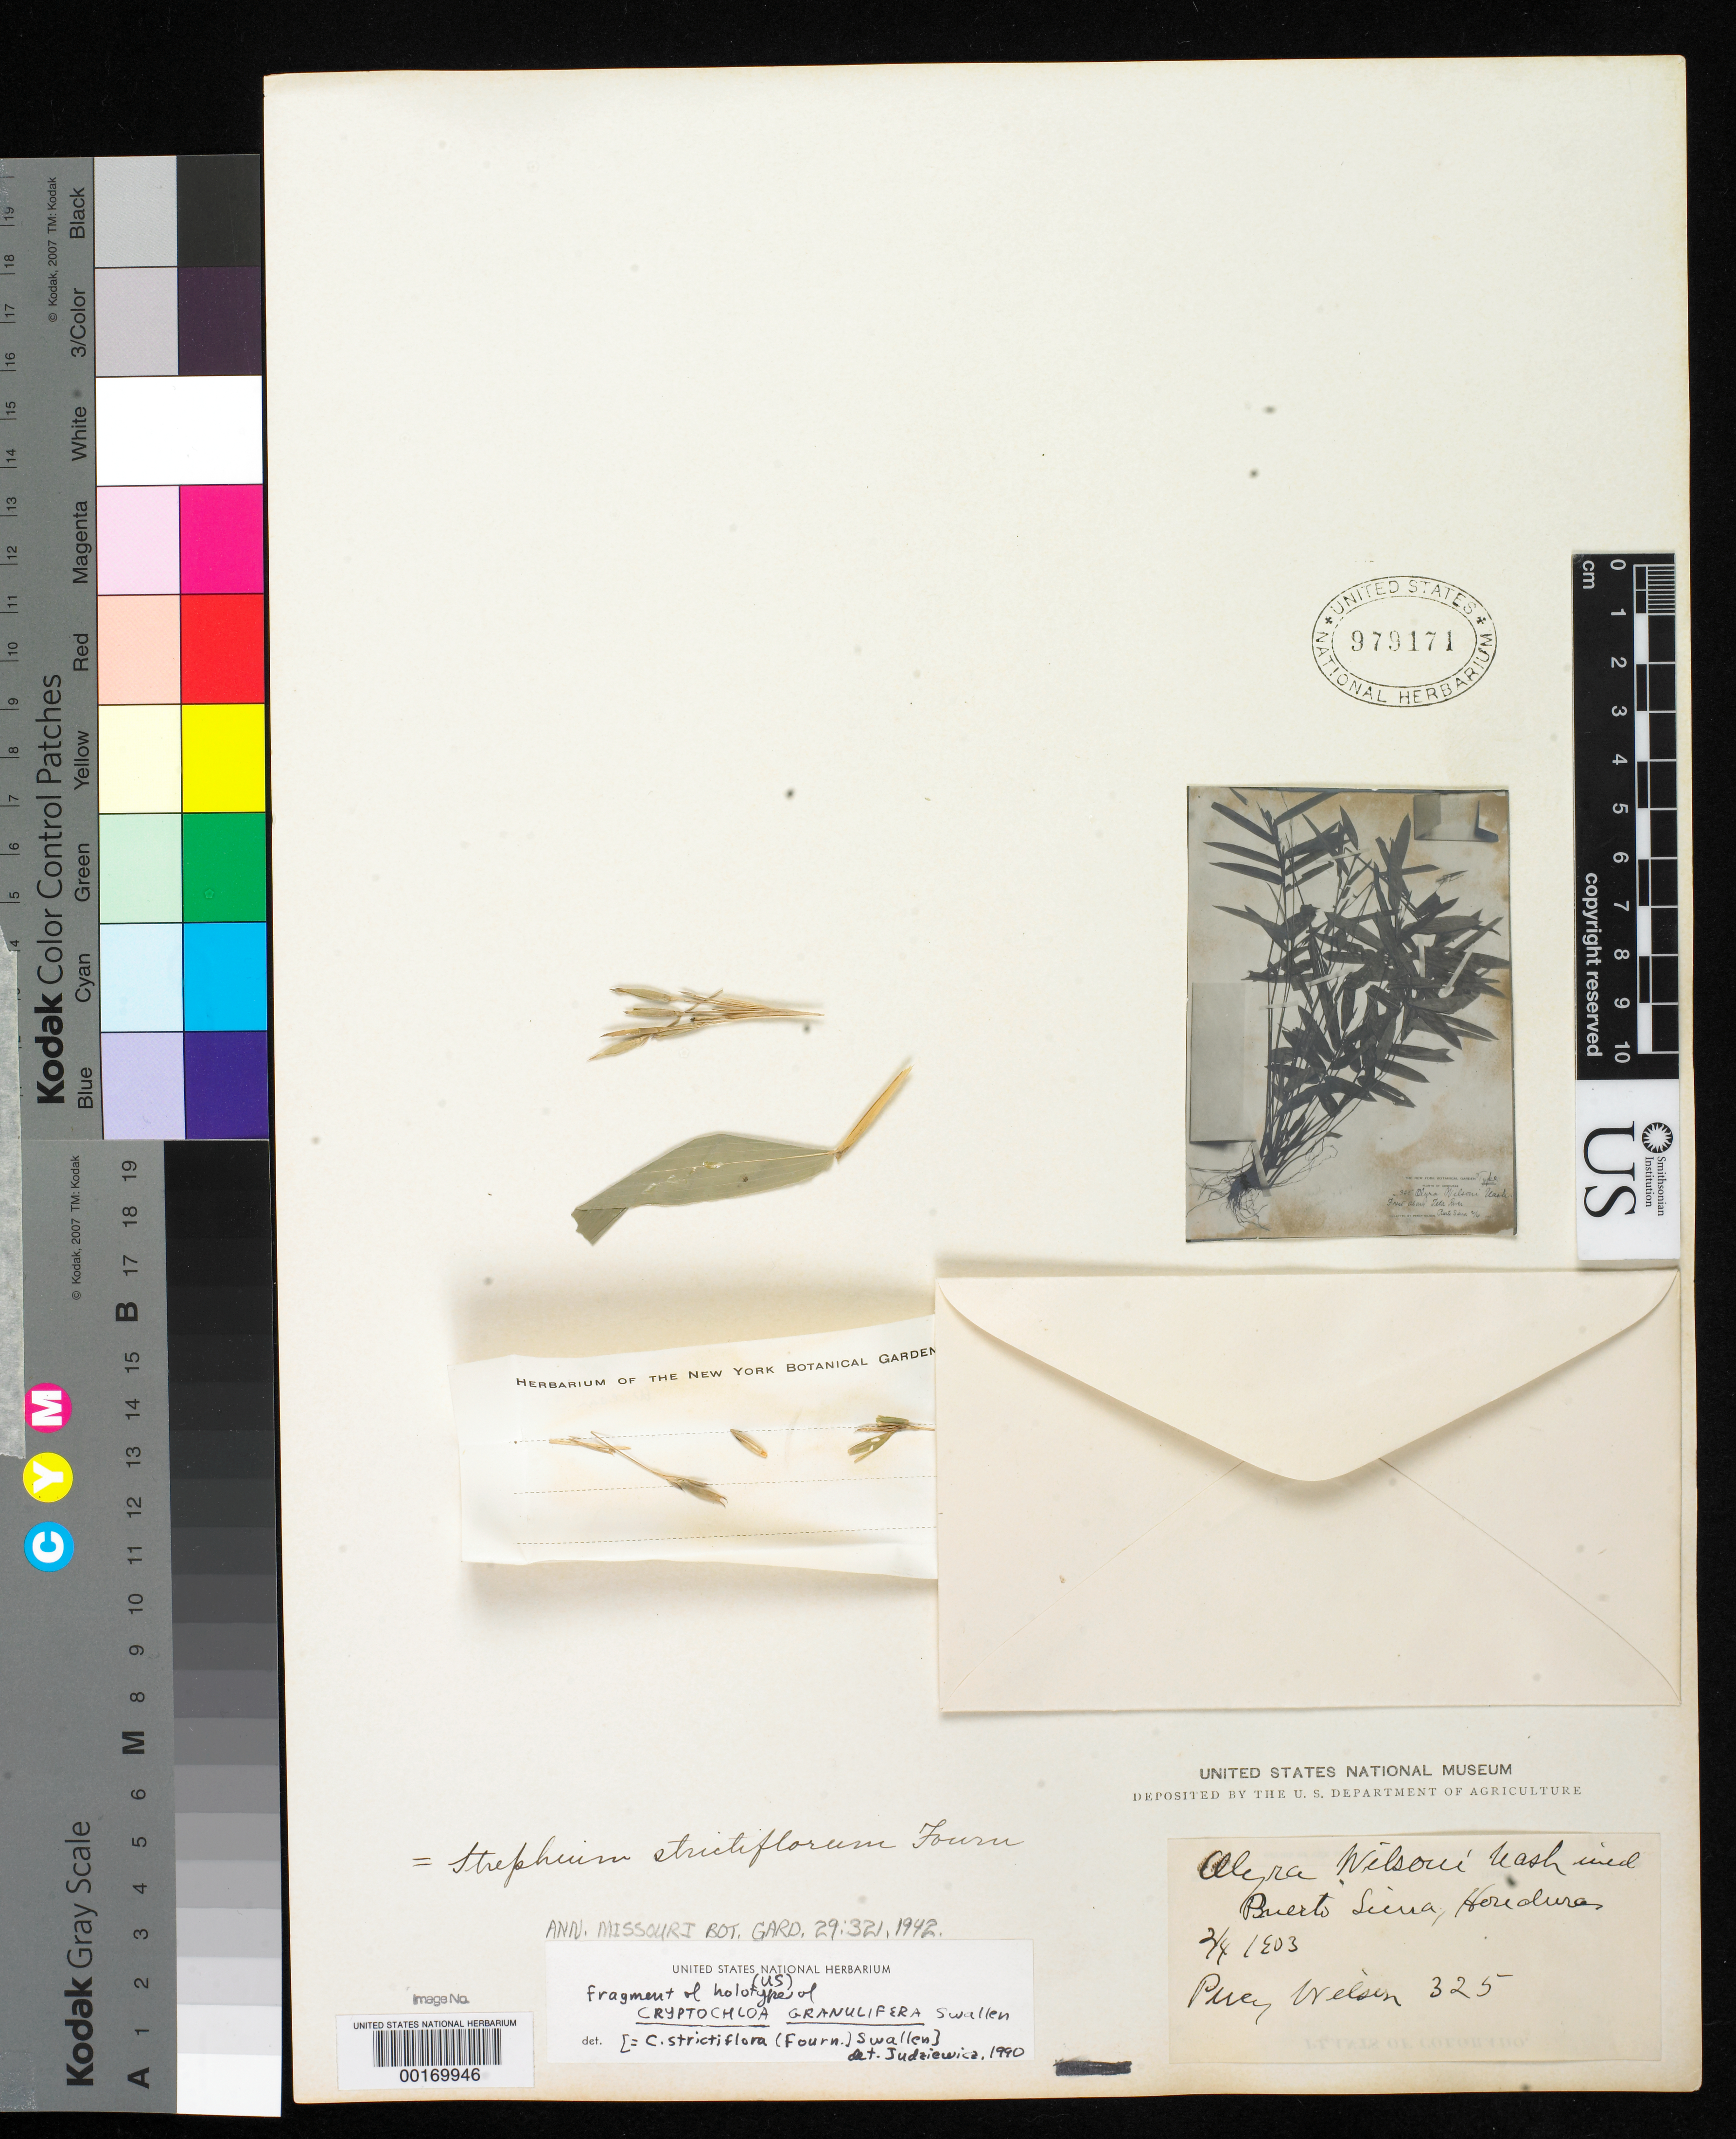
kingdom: Plantae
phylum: Tracheophyta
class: Liliopsida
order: Poales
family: Poaceae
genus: Cryptochloa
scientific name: Cryptochloa granulifera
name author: Swallen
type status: Type Fragment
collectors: P. Wilson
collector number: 325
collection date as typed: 04 Feb 1903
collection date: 1903-02-04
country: Honduras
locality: Puerto Siena, forest along Tela River.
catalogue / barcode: US 979171